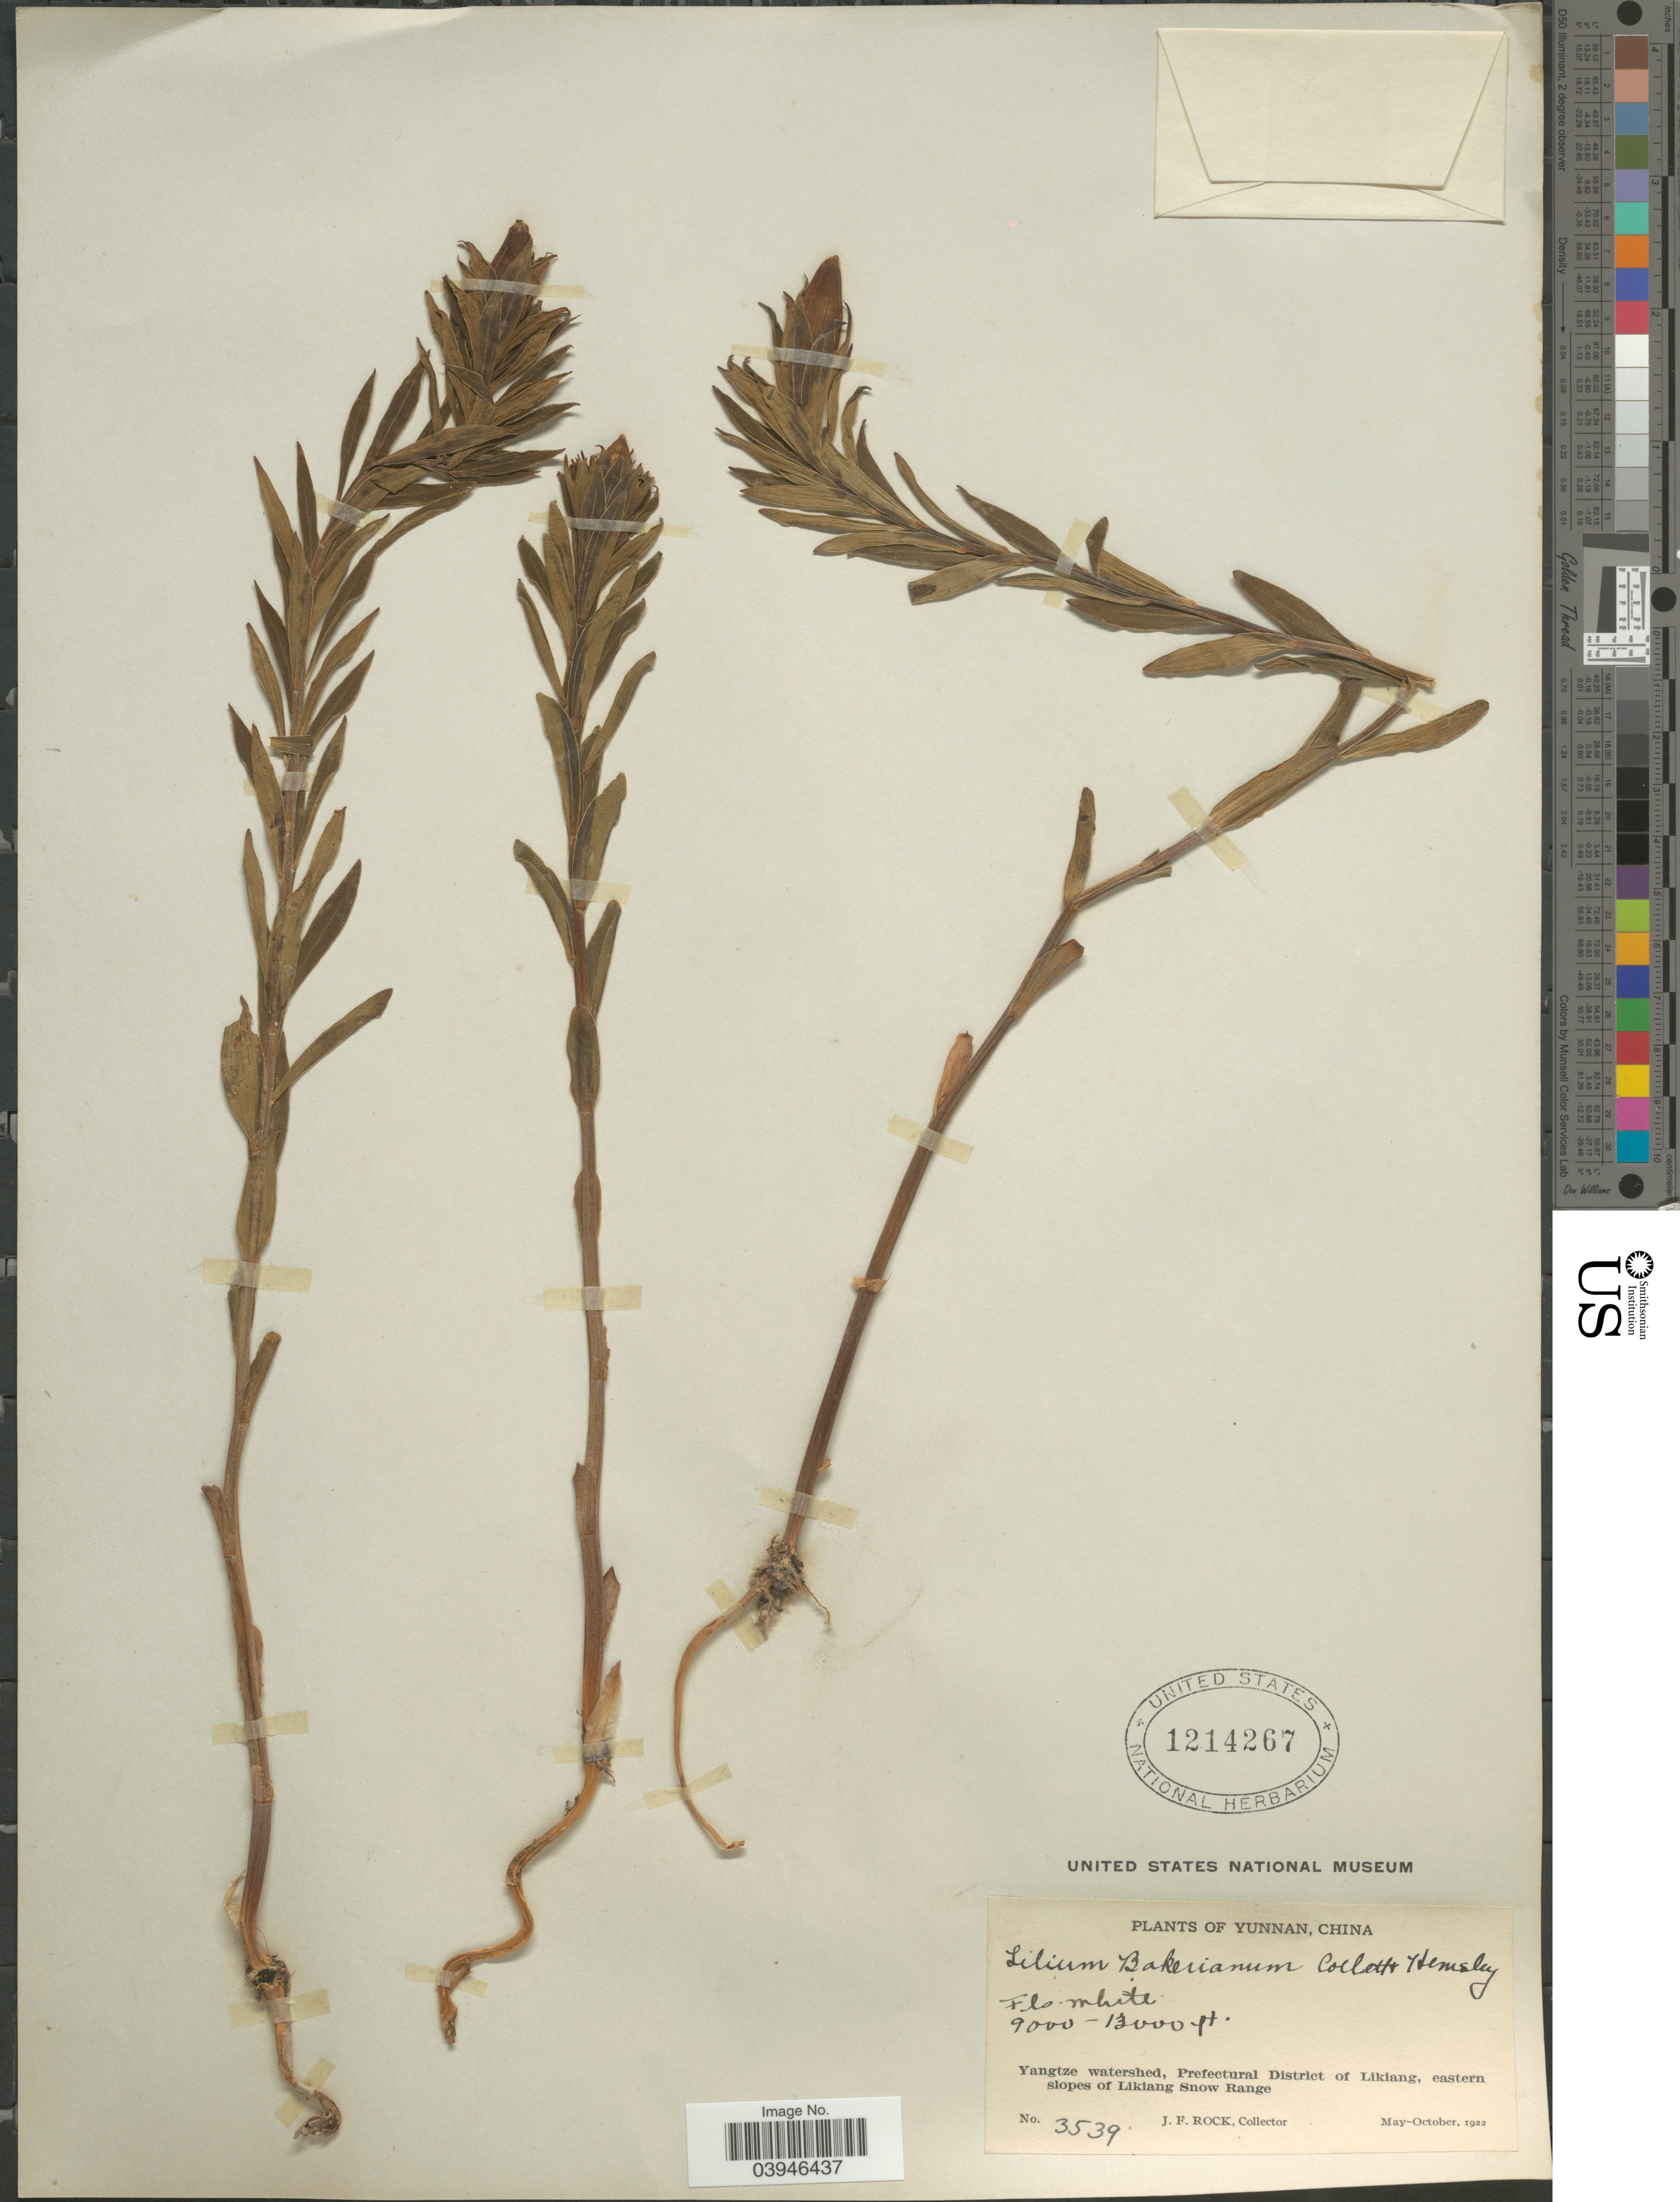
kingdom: Plantae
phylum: Tracheophyta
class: Liliopsida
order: Liliales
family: Liliaceae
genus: Lilium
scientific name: Lilium bakerianum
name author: Collett & Hemsl.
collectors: J. Rock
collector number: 3539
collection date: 1922-05/1922-10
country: China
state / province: Yunnan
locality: Yangtze watershed, Prefectural District of Likiang, eastern slopes of Likiang Snow Range.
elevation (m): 2743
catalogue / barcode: US 1214267